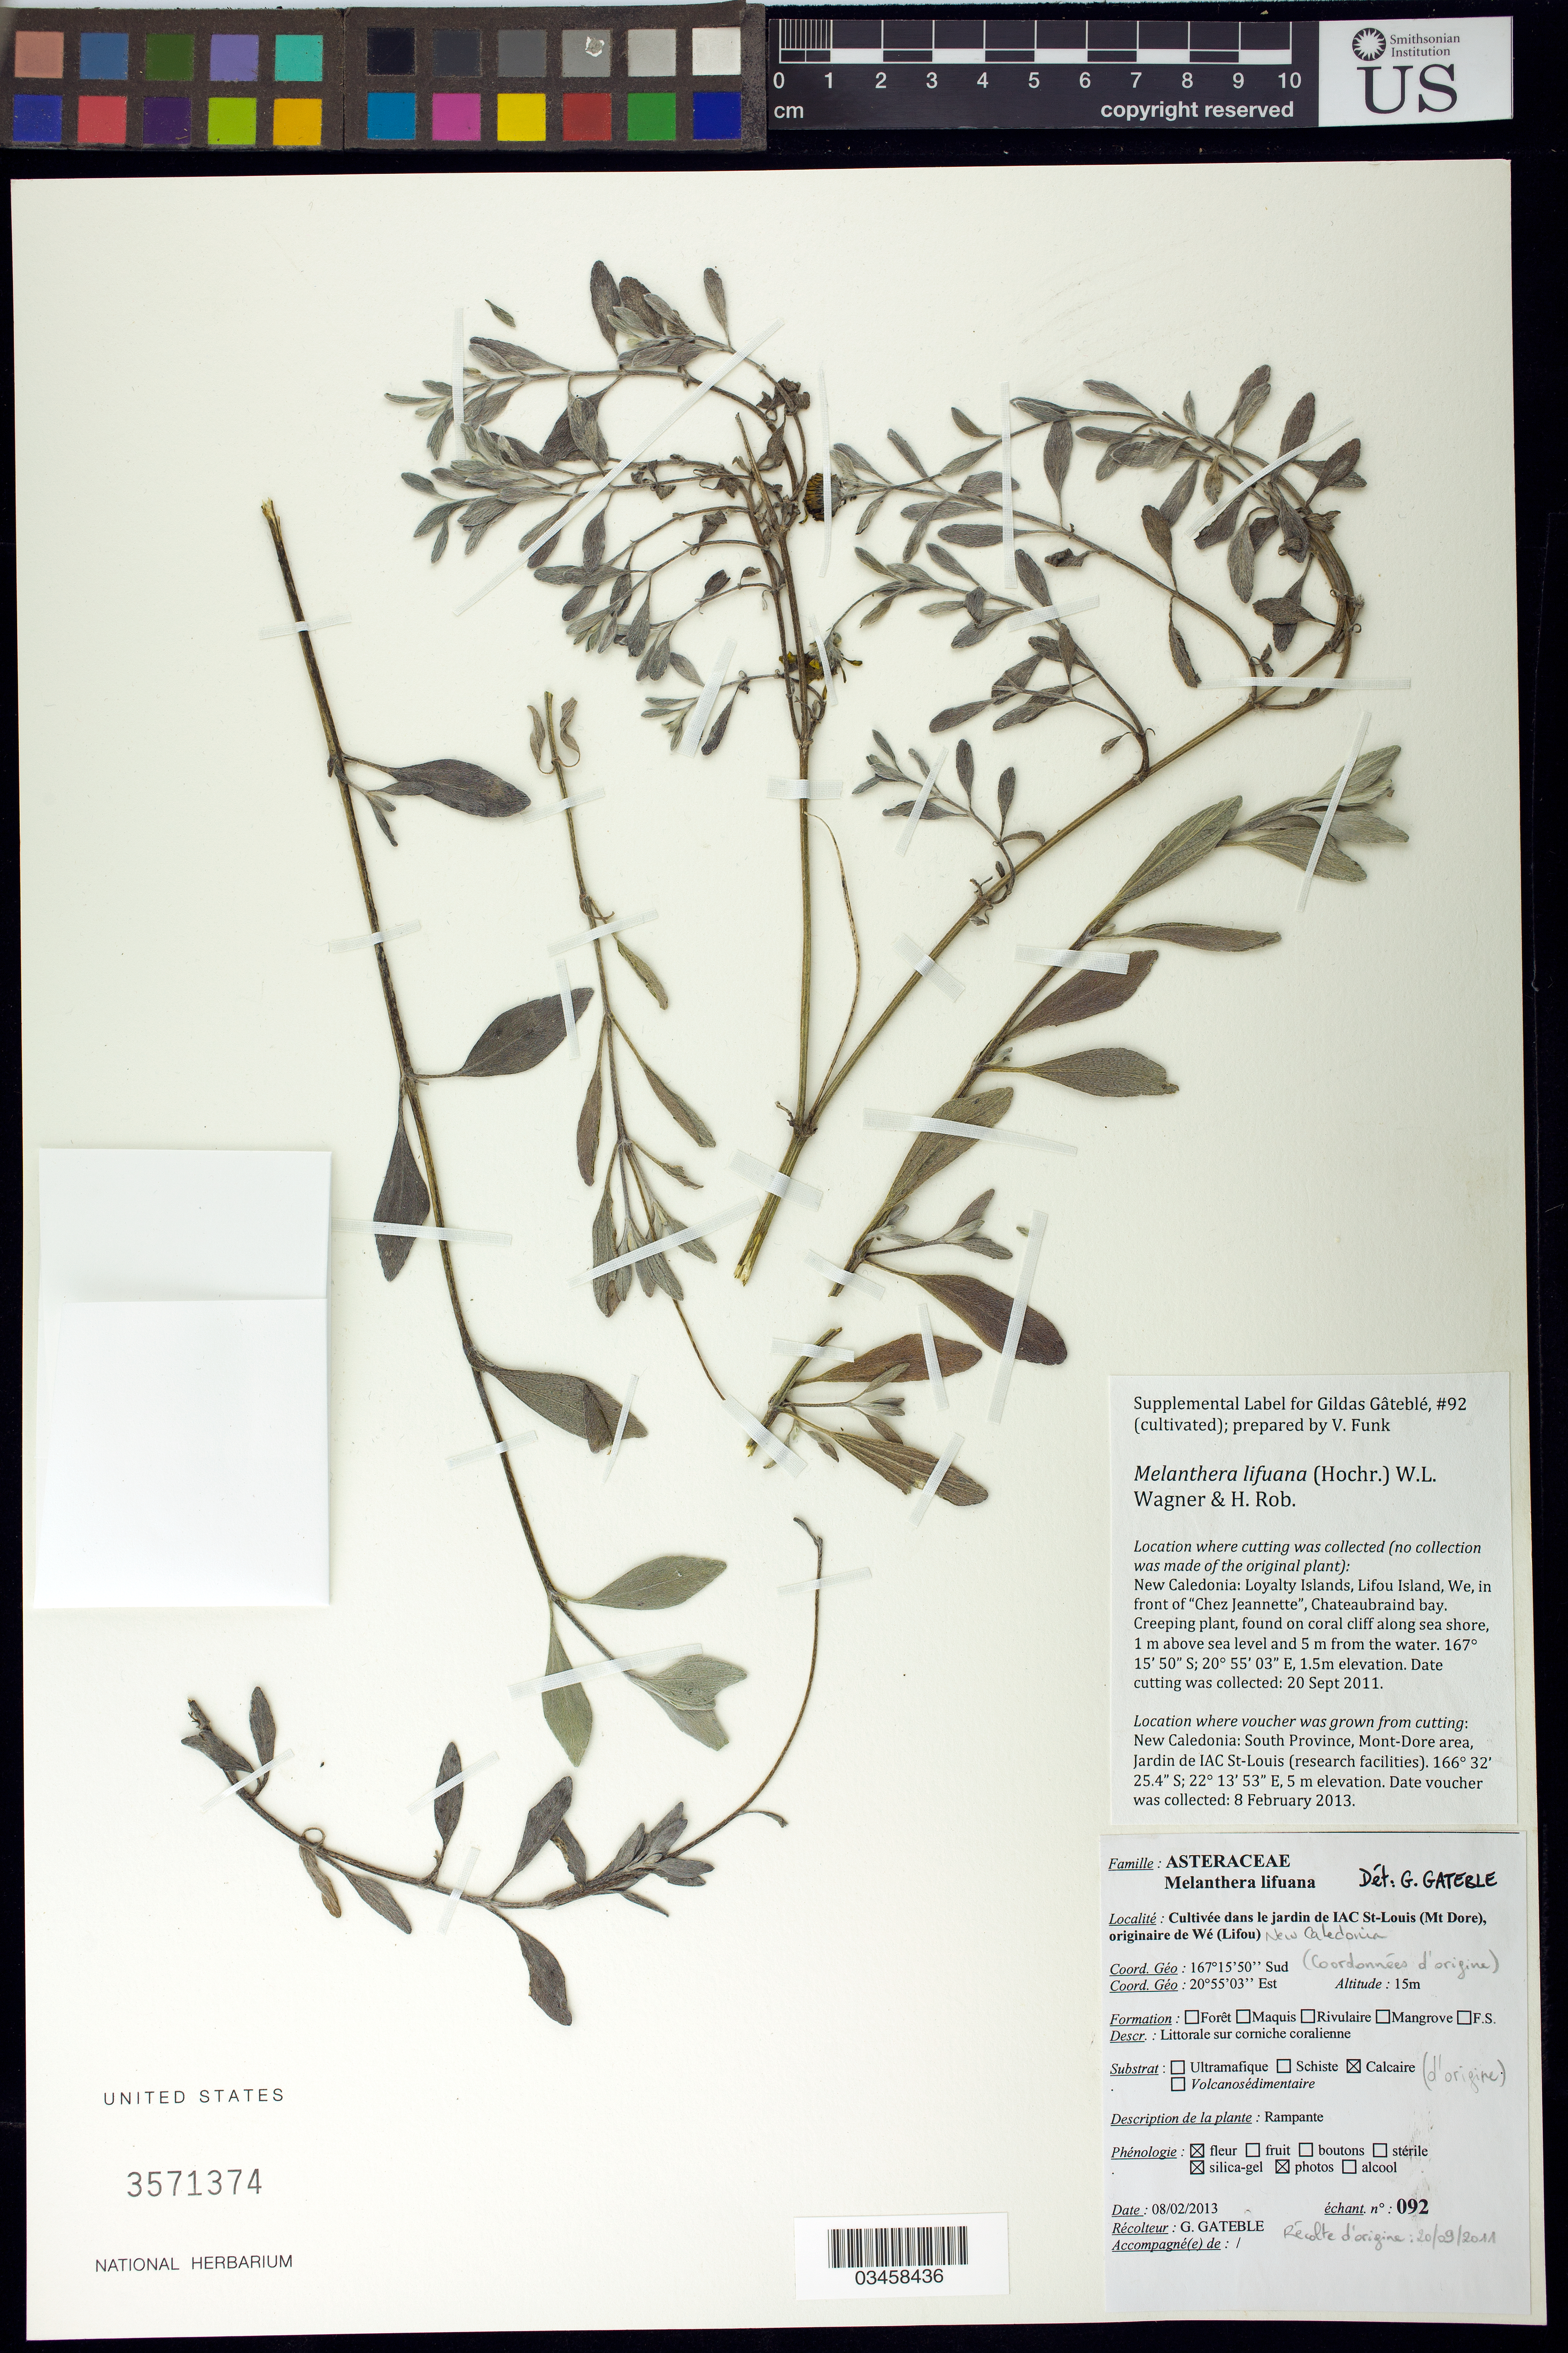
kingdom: Plantae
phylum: Tracheophyta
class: Magnoliopsida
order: Asterales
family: Asteraceae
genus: Melanthera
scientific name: Melanthera lifuana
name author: (Hochr.) W.L. Wagner & H. Rob.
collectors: G. Gateble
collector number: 92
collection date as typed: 8 Feb 2013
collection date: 2013-02-08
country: New Caledonia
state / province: South Province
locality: Mont-Dore area, Jardin de IAC St. Louis (research facilities)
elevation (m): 5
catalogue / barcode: US 3571374